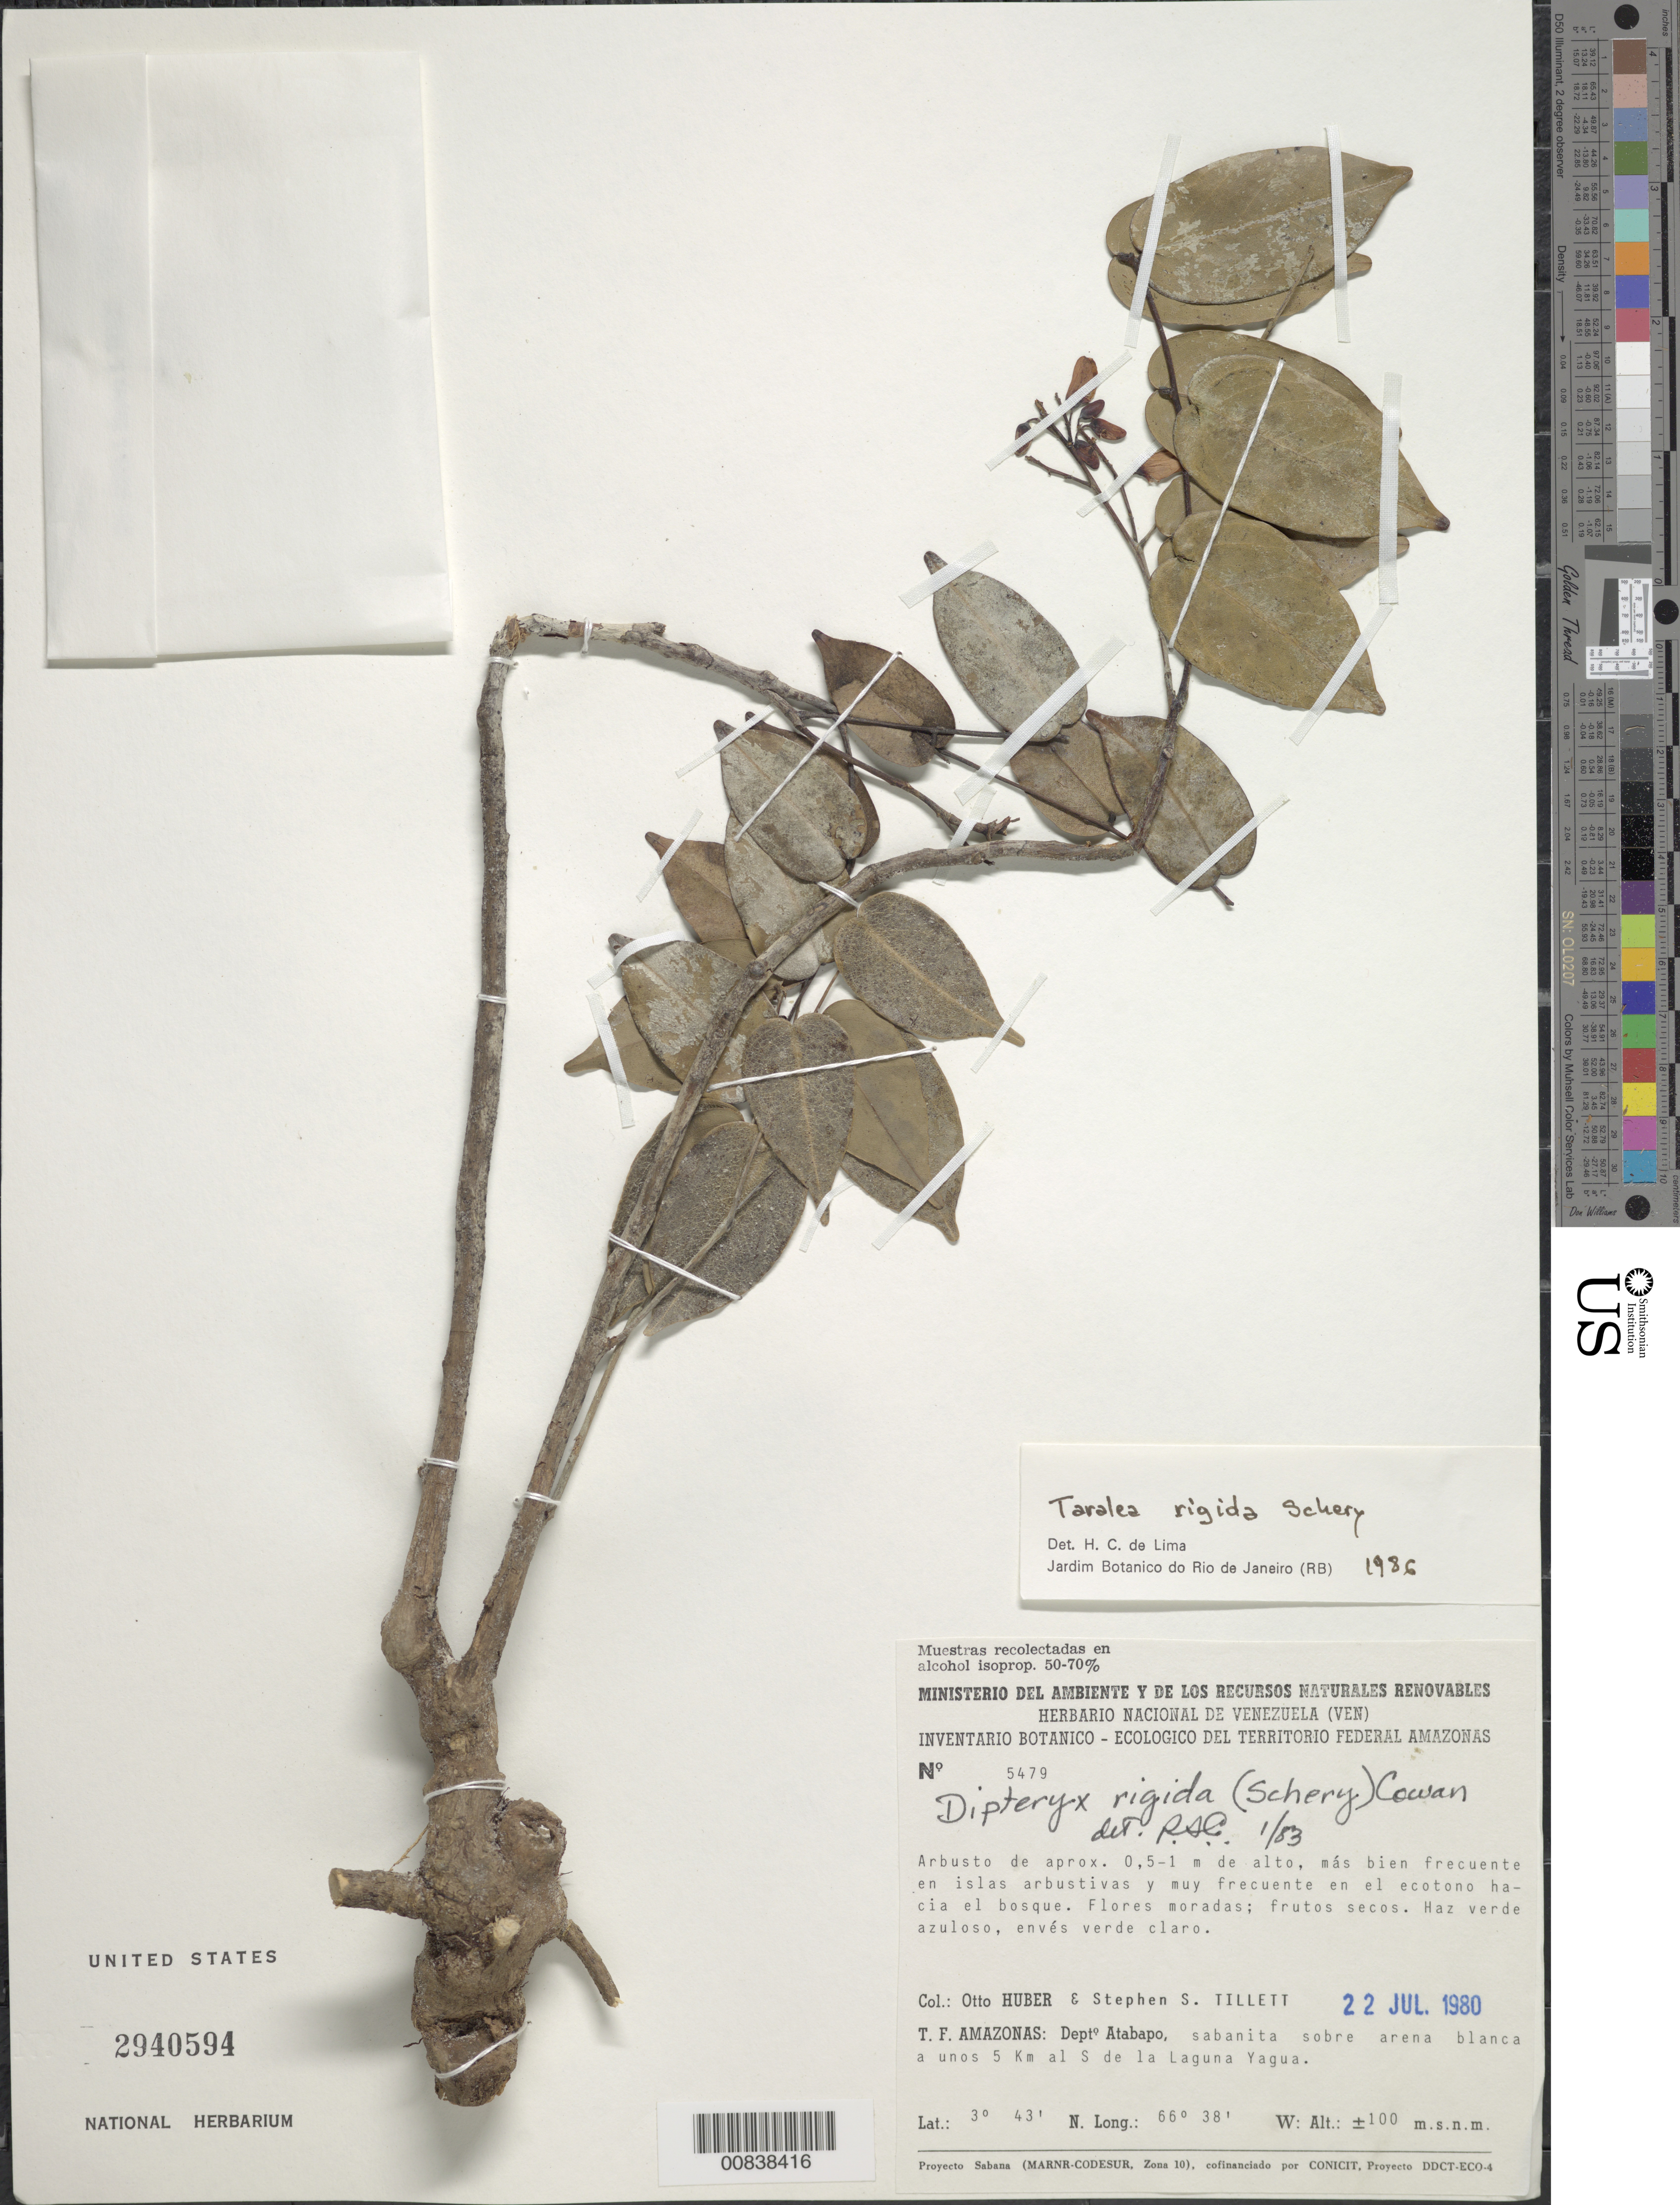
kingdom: Plantae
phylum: Tracheophyta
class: Magnoliopsida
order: Fabales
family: Fabaceae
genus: Taralea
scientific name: Taralea rigida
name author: Schery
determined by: Lima, H. C. de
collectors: O. Huber & S. S. Tillett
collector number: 5479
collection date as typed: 22-Jul-80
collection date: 1980-07-22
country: Venezuela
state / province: Amazonas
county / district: Atabapo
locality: Laguna Yagua, 5 km al S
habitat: Sabanita sobre arena blanca; en islas arbustivas y en el ecotono hacia el bosque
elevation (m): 100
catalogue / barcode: US 2940594